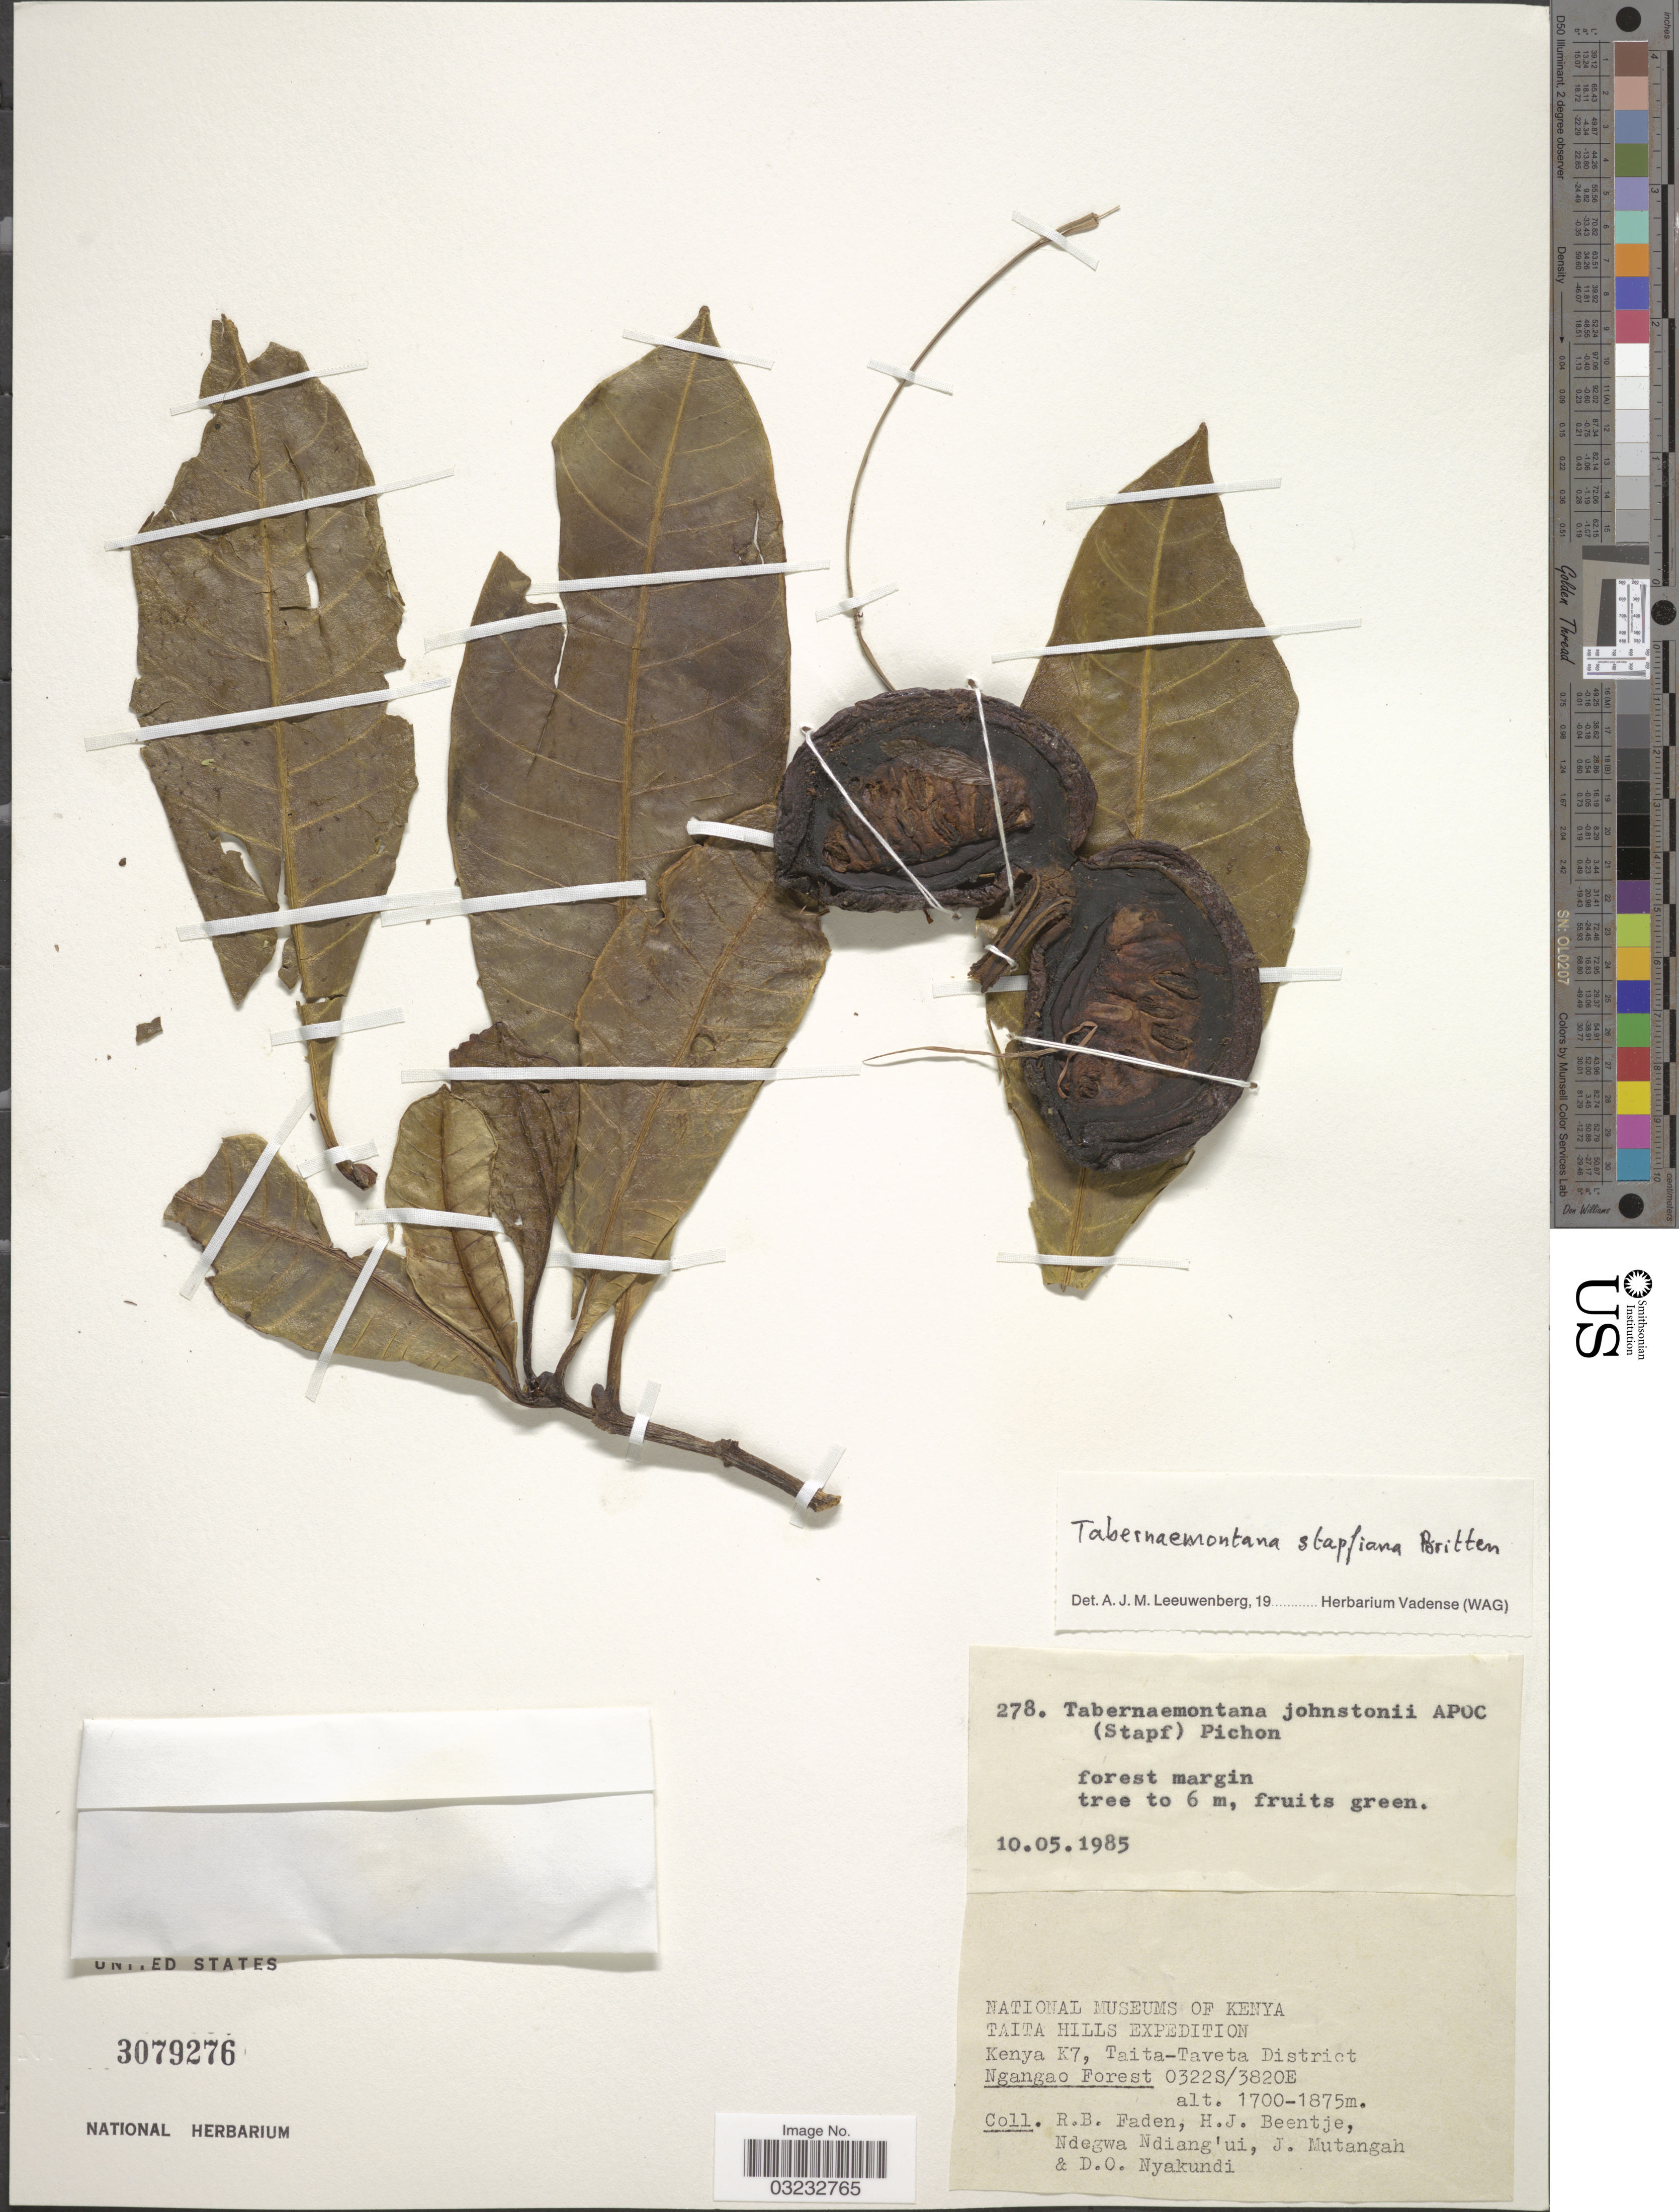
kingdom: Plantae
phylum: Tracheophyta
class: Magnoliopsida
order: Gentianales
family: Apocynaceae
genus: Tabernaemontana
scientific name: Tabernaemontana stapfiana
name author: Britten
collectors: R. B. Faden, H. J. Beentje, Ndegwa Ndiang'ui, J. Mutangah & D. Nyakundi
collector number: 278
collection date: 1985-05-10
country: Kenya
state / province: Taita Taveta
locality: Taita Hills. Kenya K7, Taita-Taveta District. Ngangao Forest.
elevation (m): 1700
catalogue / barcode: US 3079276